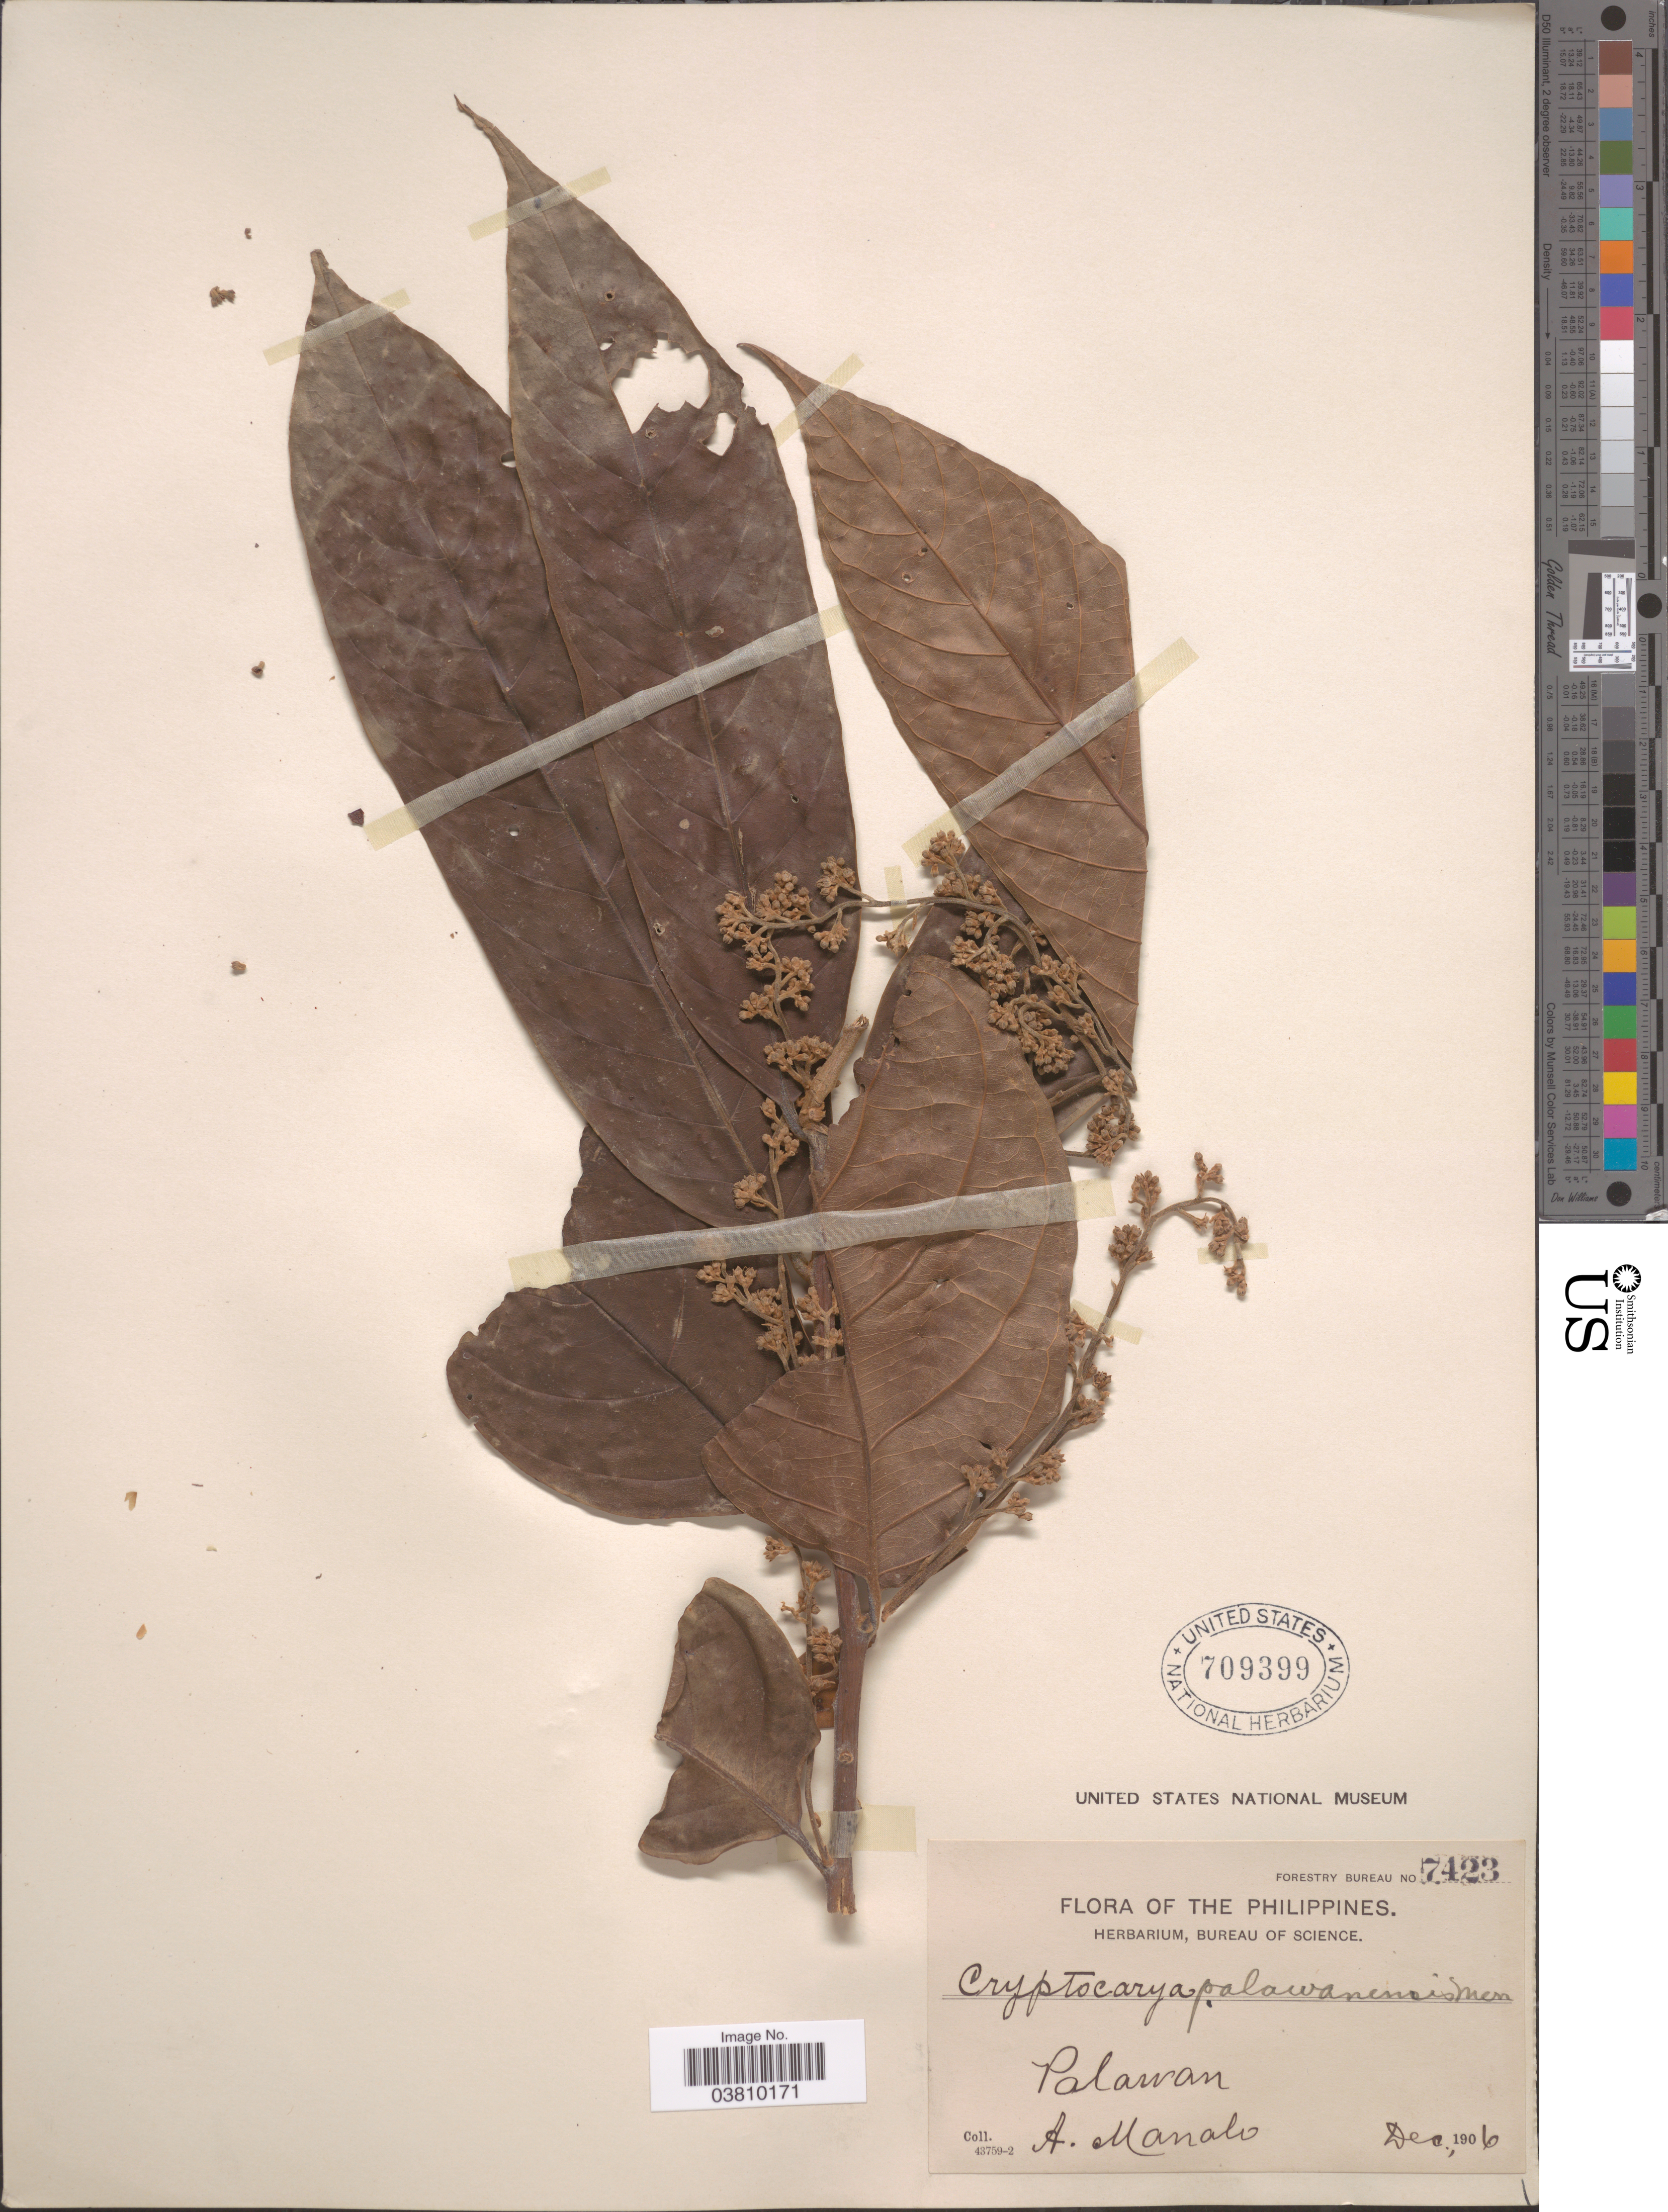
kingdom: Plantae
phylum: Tracheophyta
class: Magnoliopsida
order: Laurales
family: Lauraceae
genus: Cryptocarya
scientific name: Cryptocarya palawanensis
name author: Merr.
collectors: A. Manalo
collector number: Forestry Bureau 7423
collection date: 1906-12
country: Philippines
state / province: Mimaropa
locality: Palawan.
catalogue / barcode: US 709399